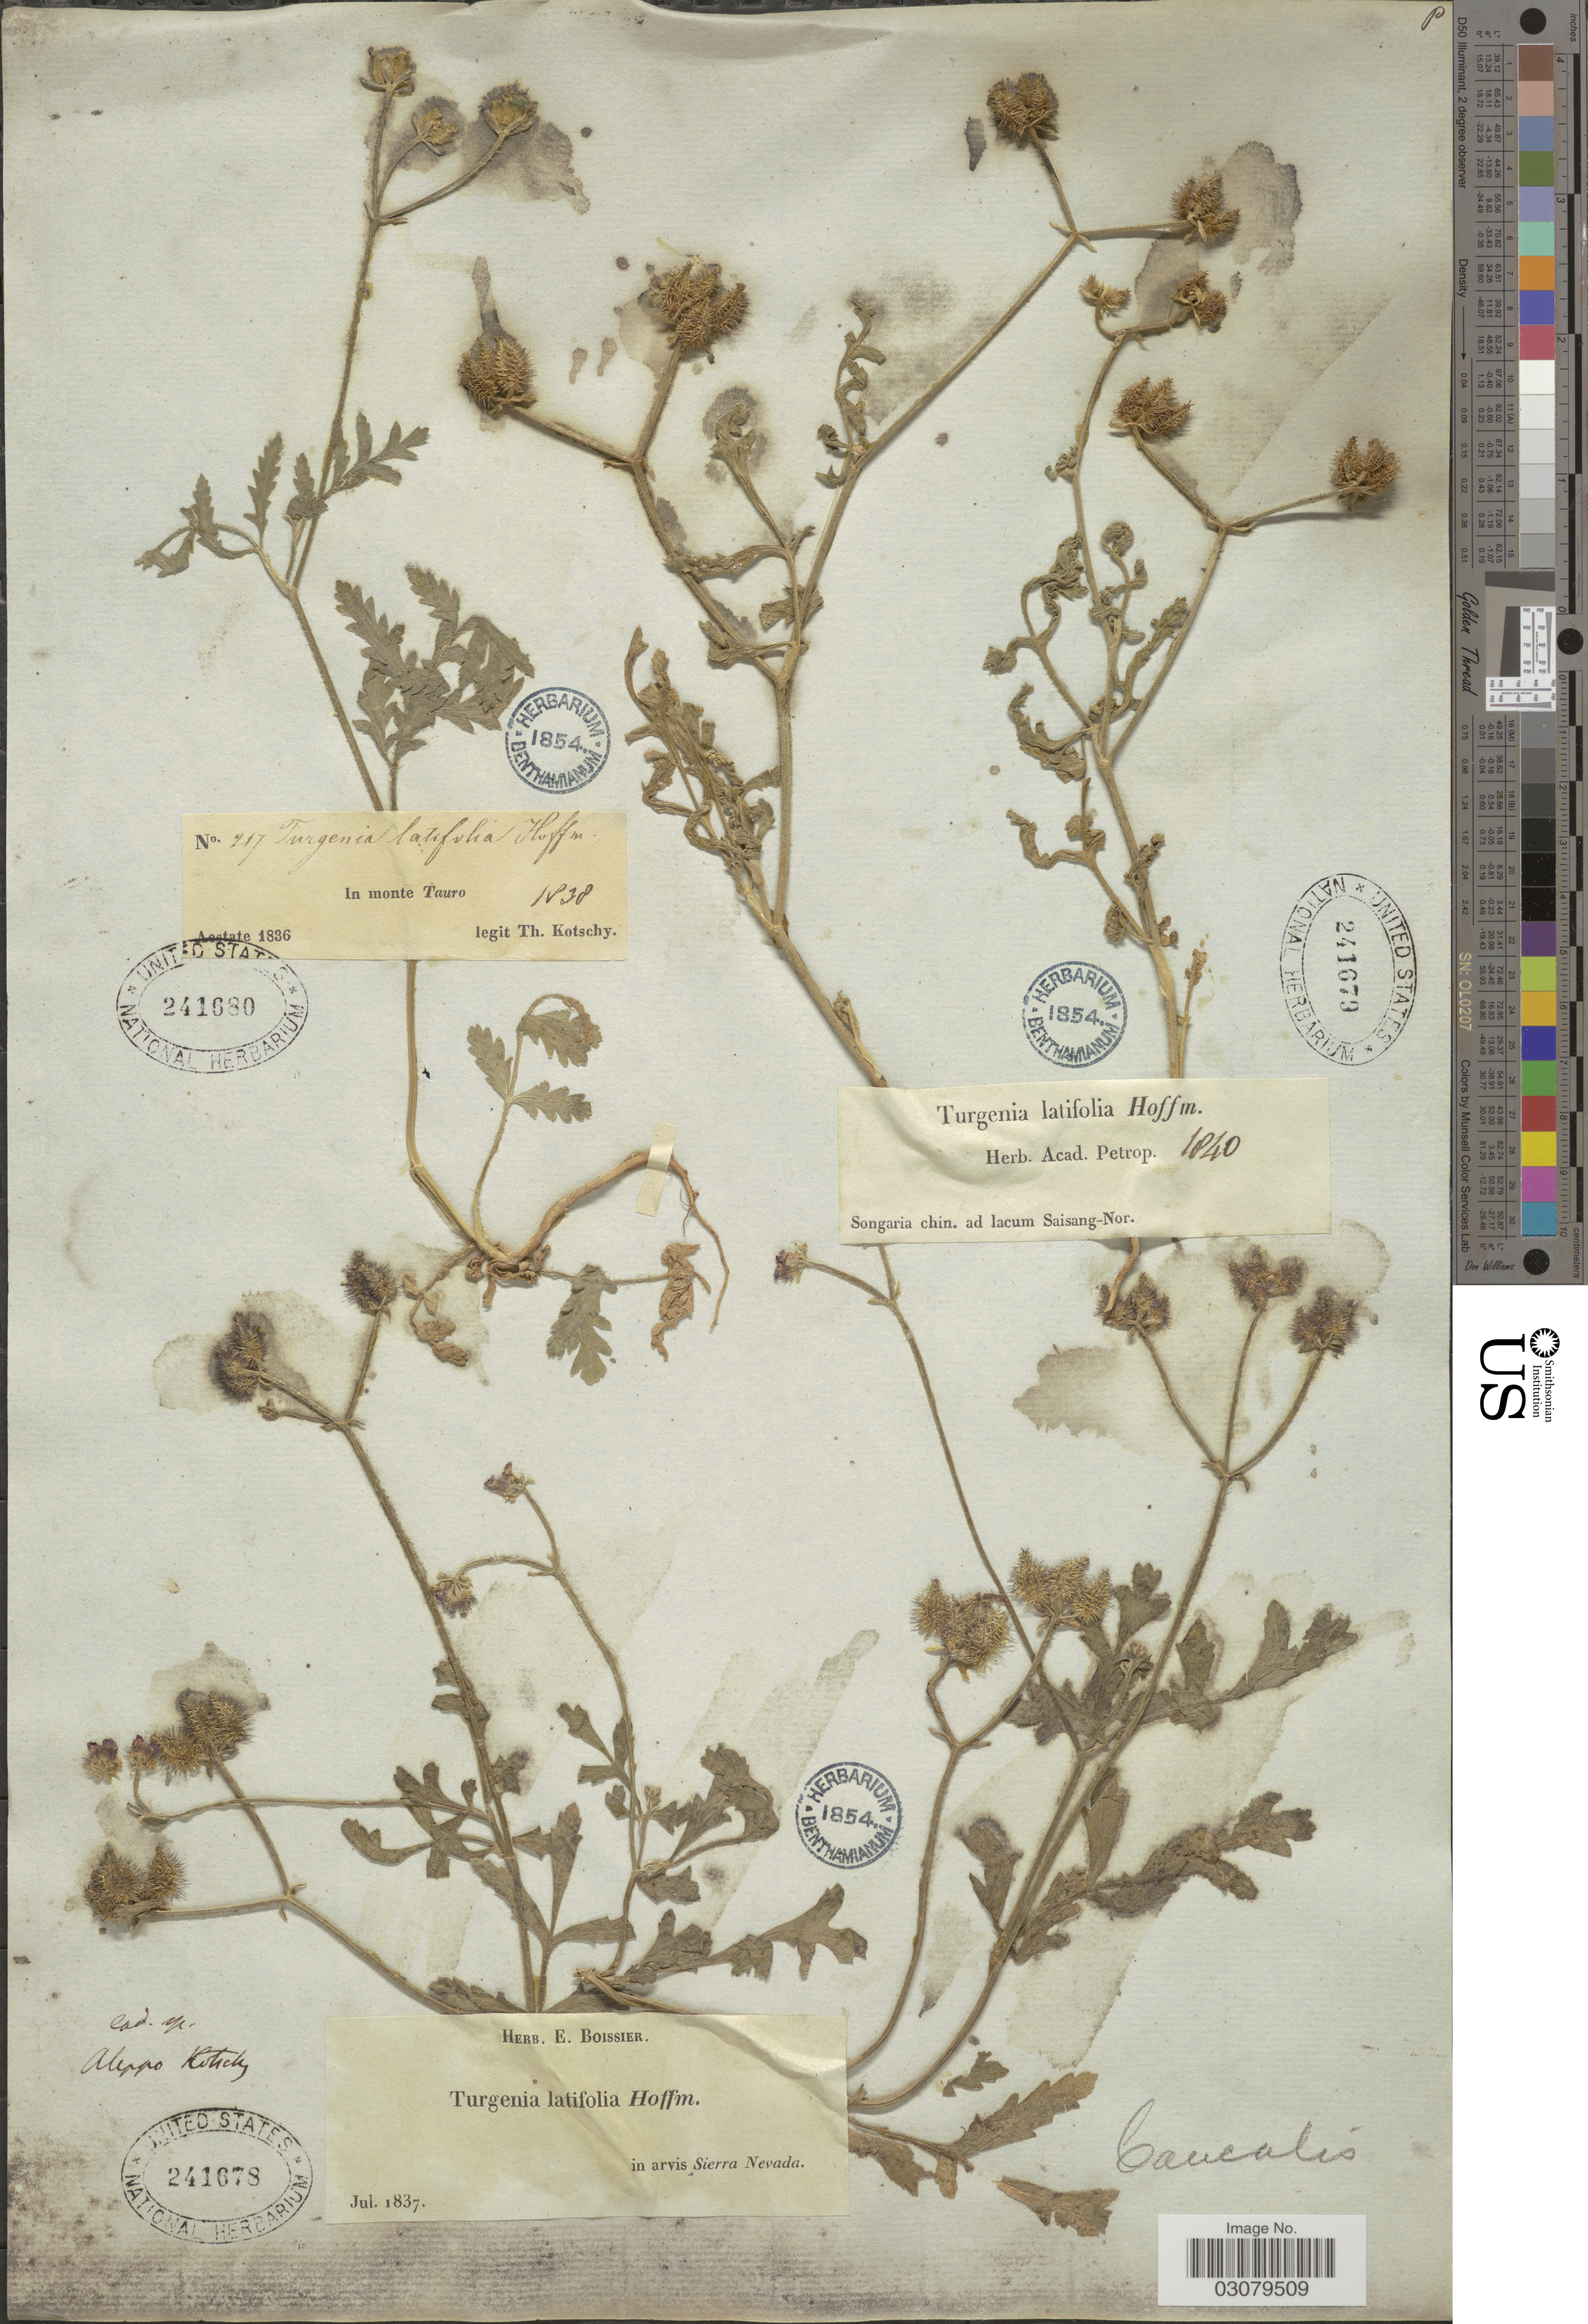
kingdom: Plantae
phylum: Tracheophyta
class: Magnoliopsida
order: Apiales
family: Apiaceae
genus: Turgenia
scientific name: Turgenia latifolia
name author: Hoffm.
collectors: K. G. Kotschy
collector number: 217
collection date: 1838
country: Turkey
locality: In monte Tauro.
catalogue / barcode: US 241680-3